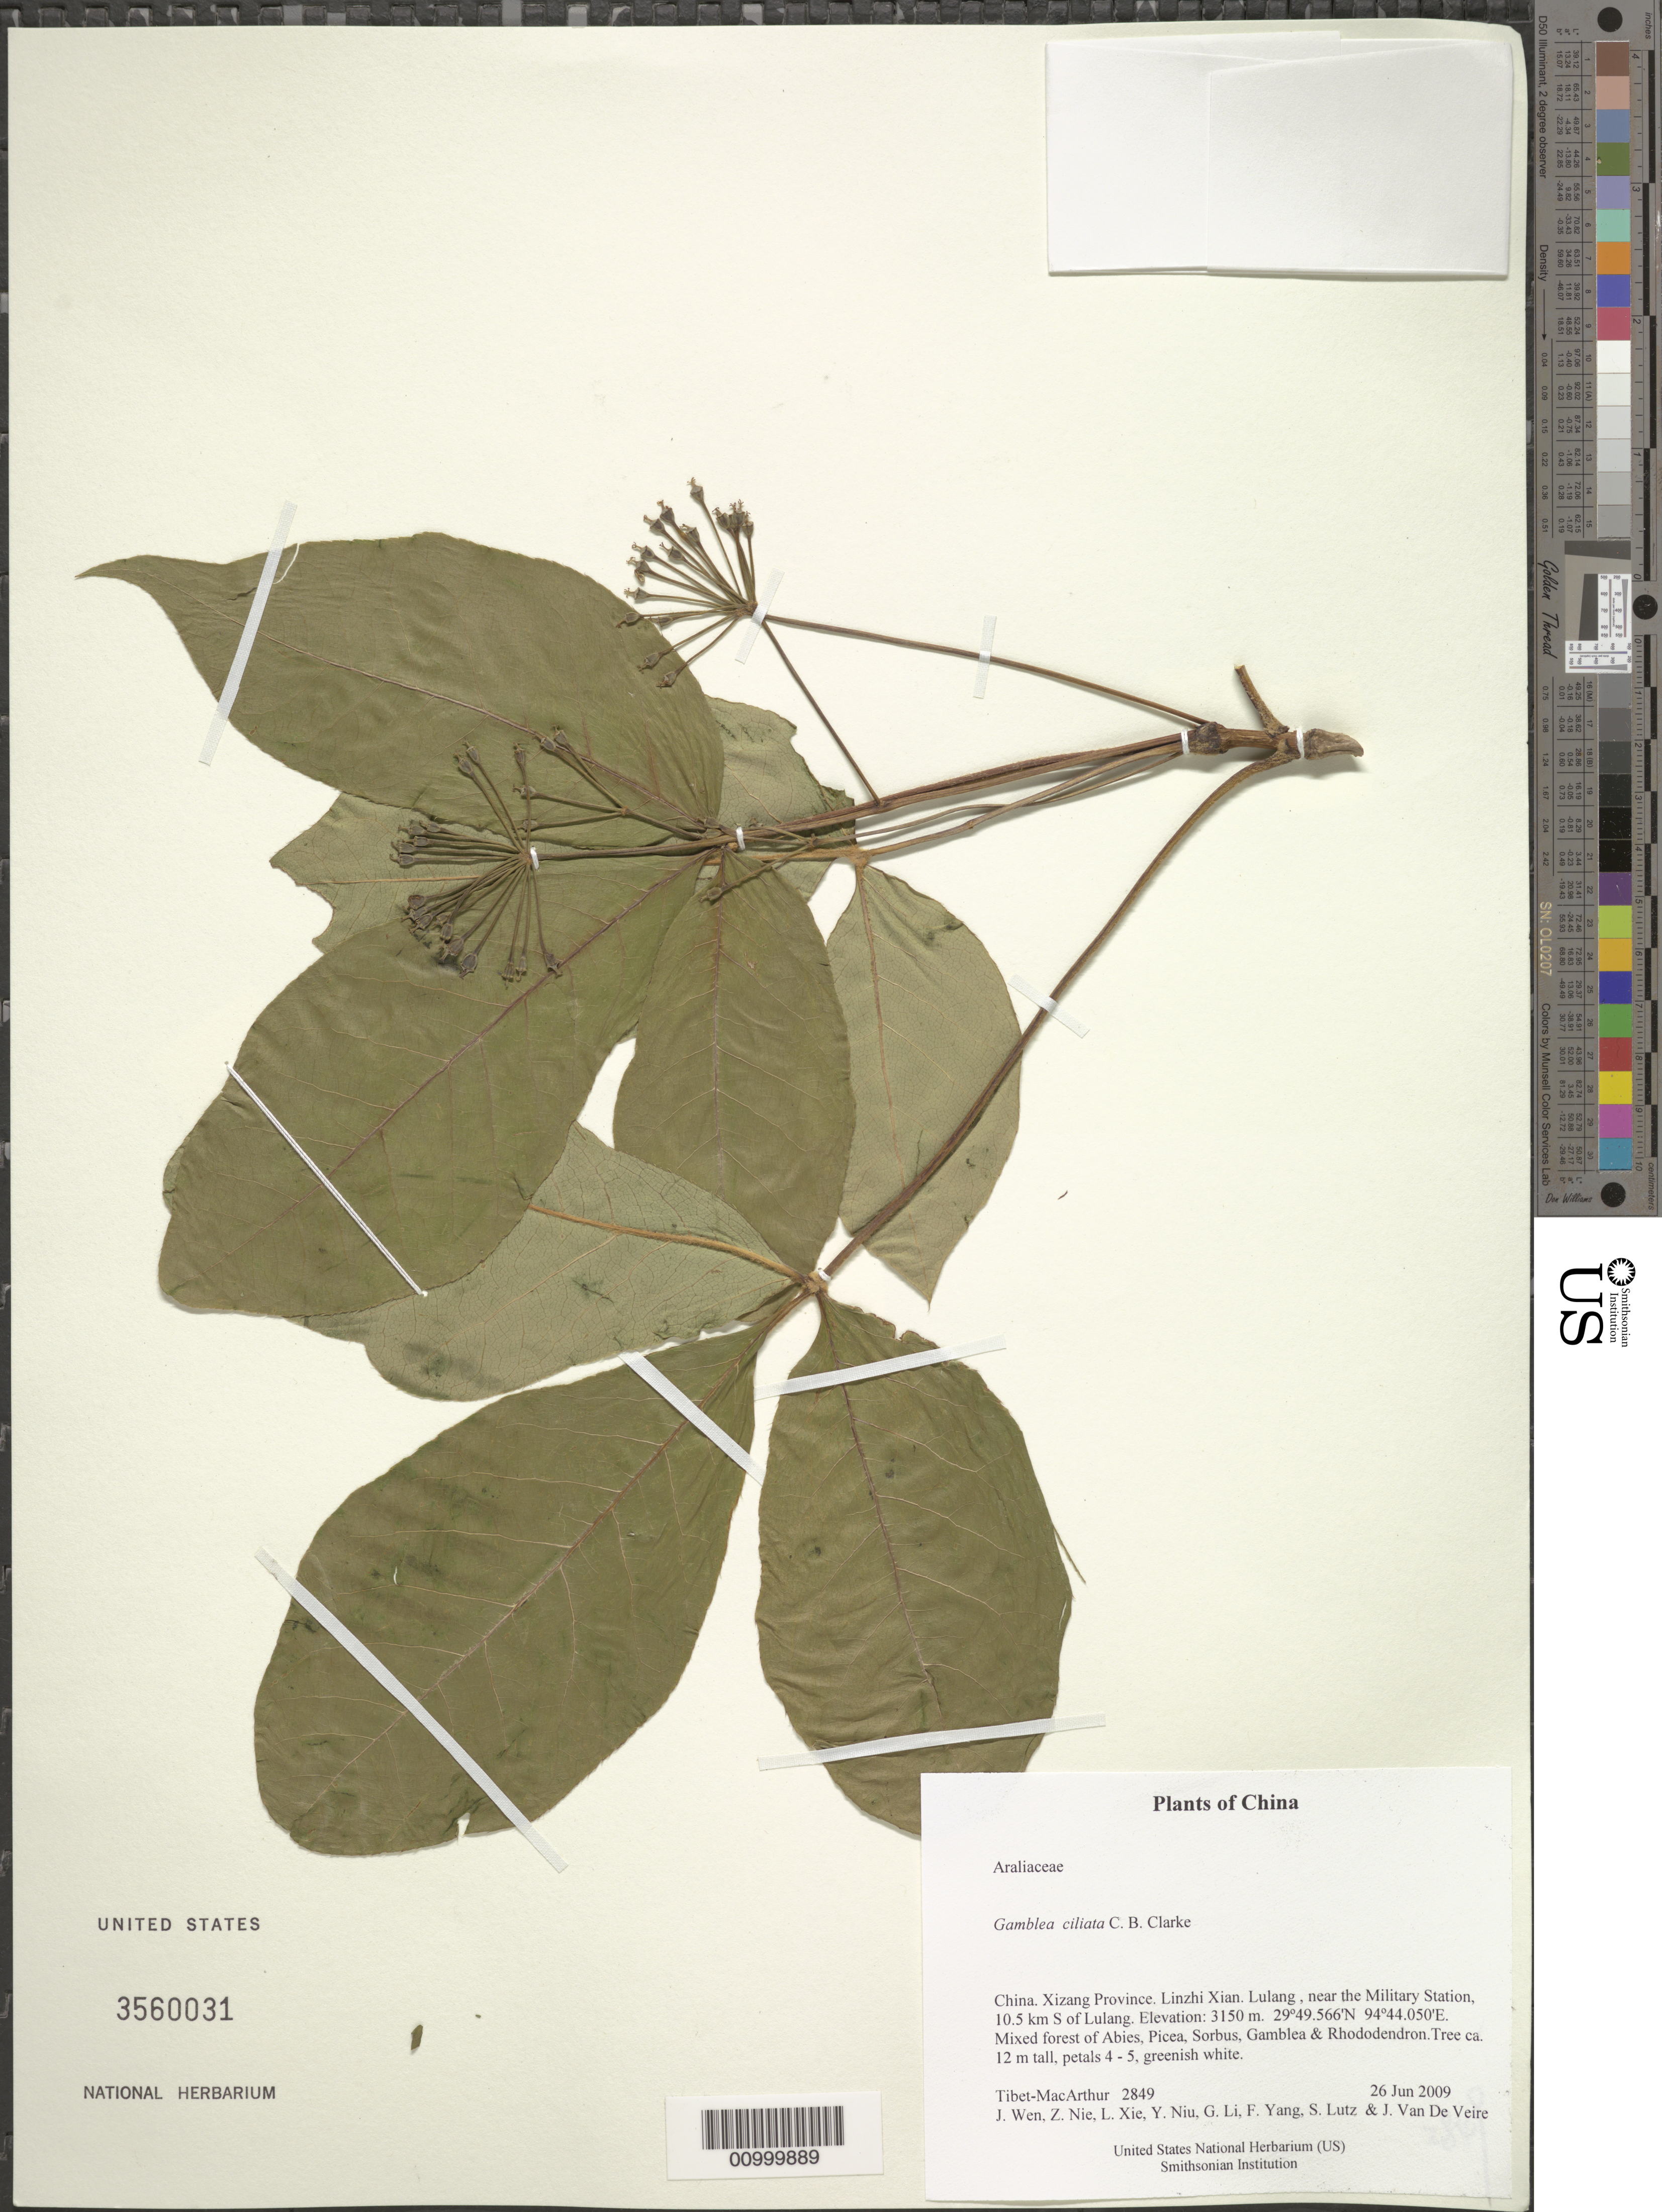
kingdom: Plantae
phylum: Tracheophyta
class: Magnoliopsida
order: Apiales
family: Araliaceae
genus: Gamblea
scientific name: Gamblea ciliata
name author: C.B. Clarke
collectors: Tibet-MacArthur, J. Wen, Z. Nie, L. Xie, Y. Niu, G. Li, F. Yang, S. Lutz & J. Van De Veire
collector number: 2849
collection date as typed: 26 Jun 2009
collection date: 2009-06-26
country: China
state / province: Xizang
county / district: Linzhi Xian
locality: Lulang , near the Military Station, 10.5 km S of Lulang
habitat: Mixed forest of Abies, Picea, Sorbus, Gamblea & Rhododendron.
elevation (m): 3150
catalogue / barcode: US 3560031